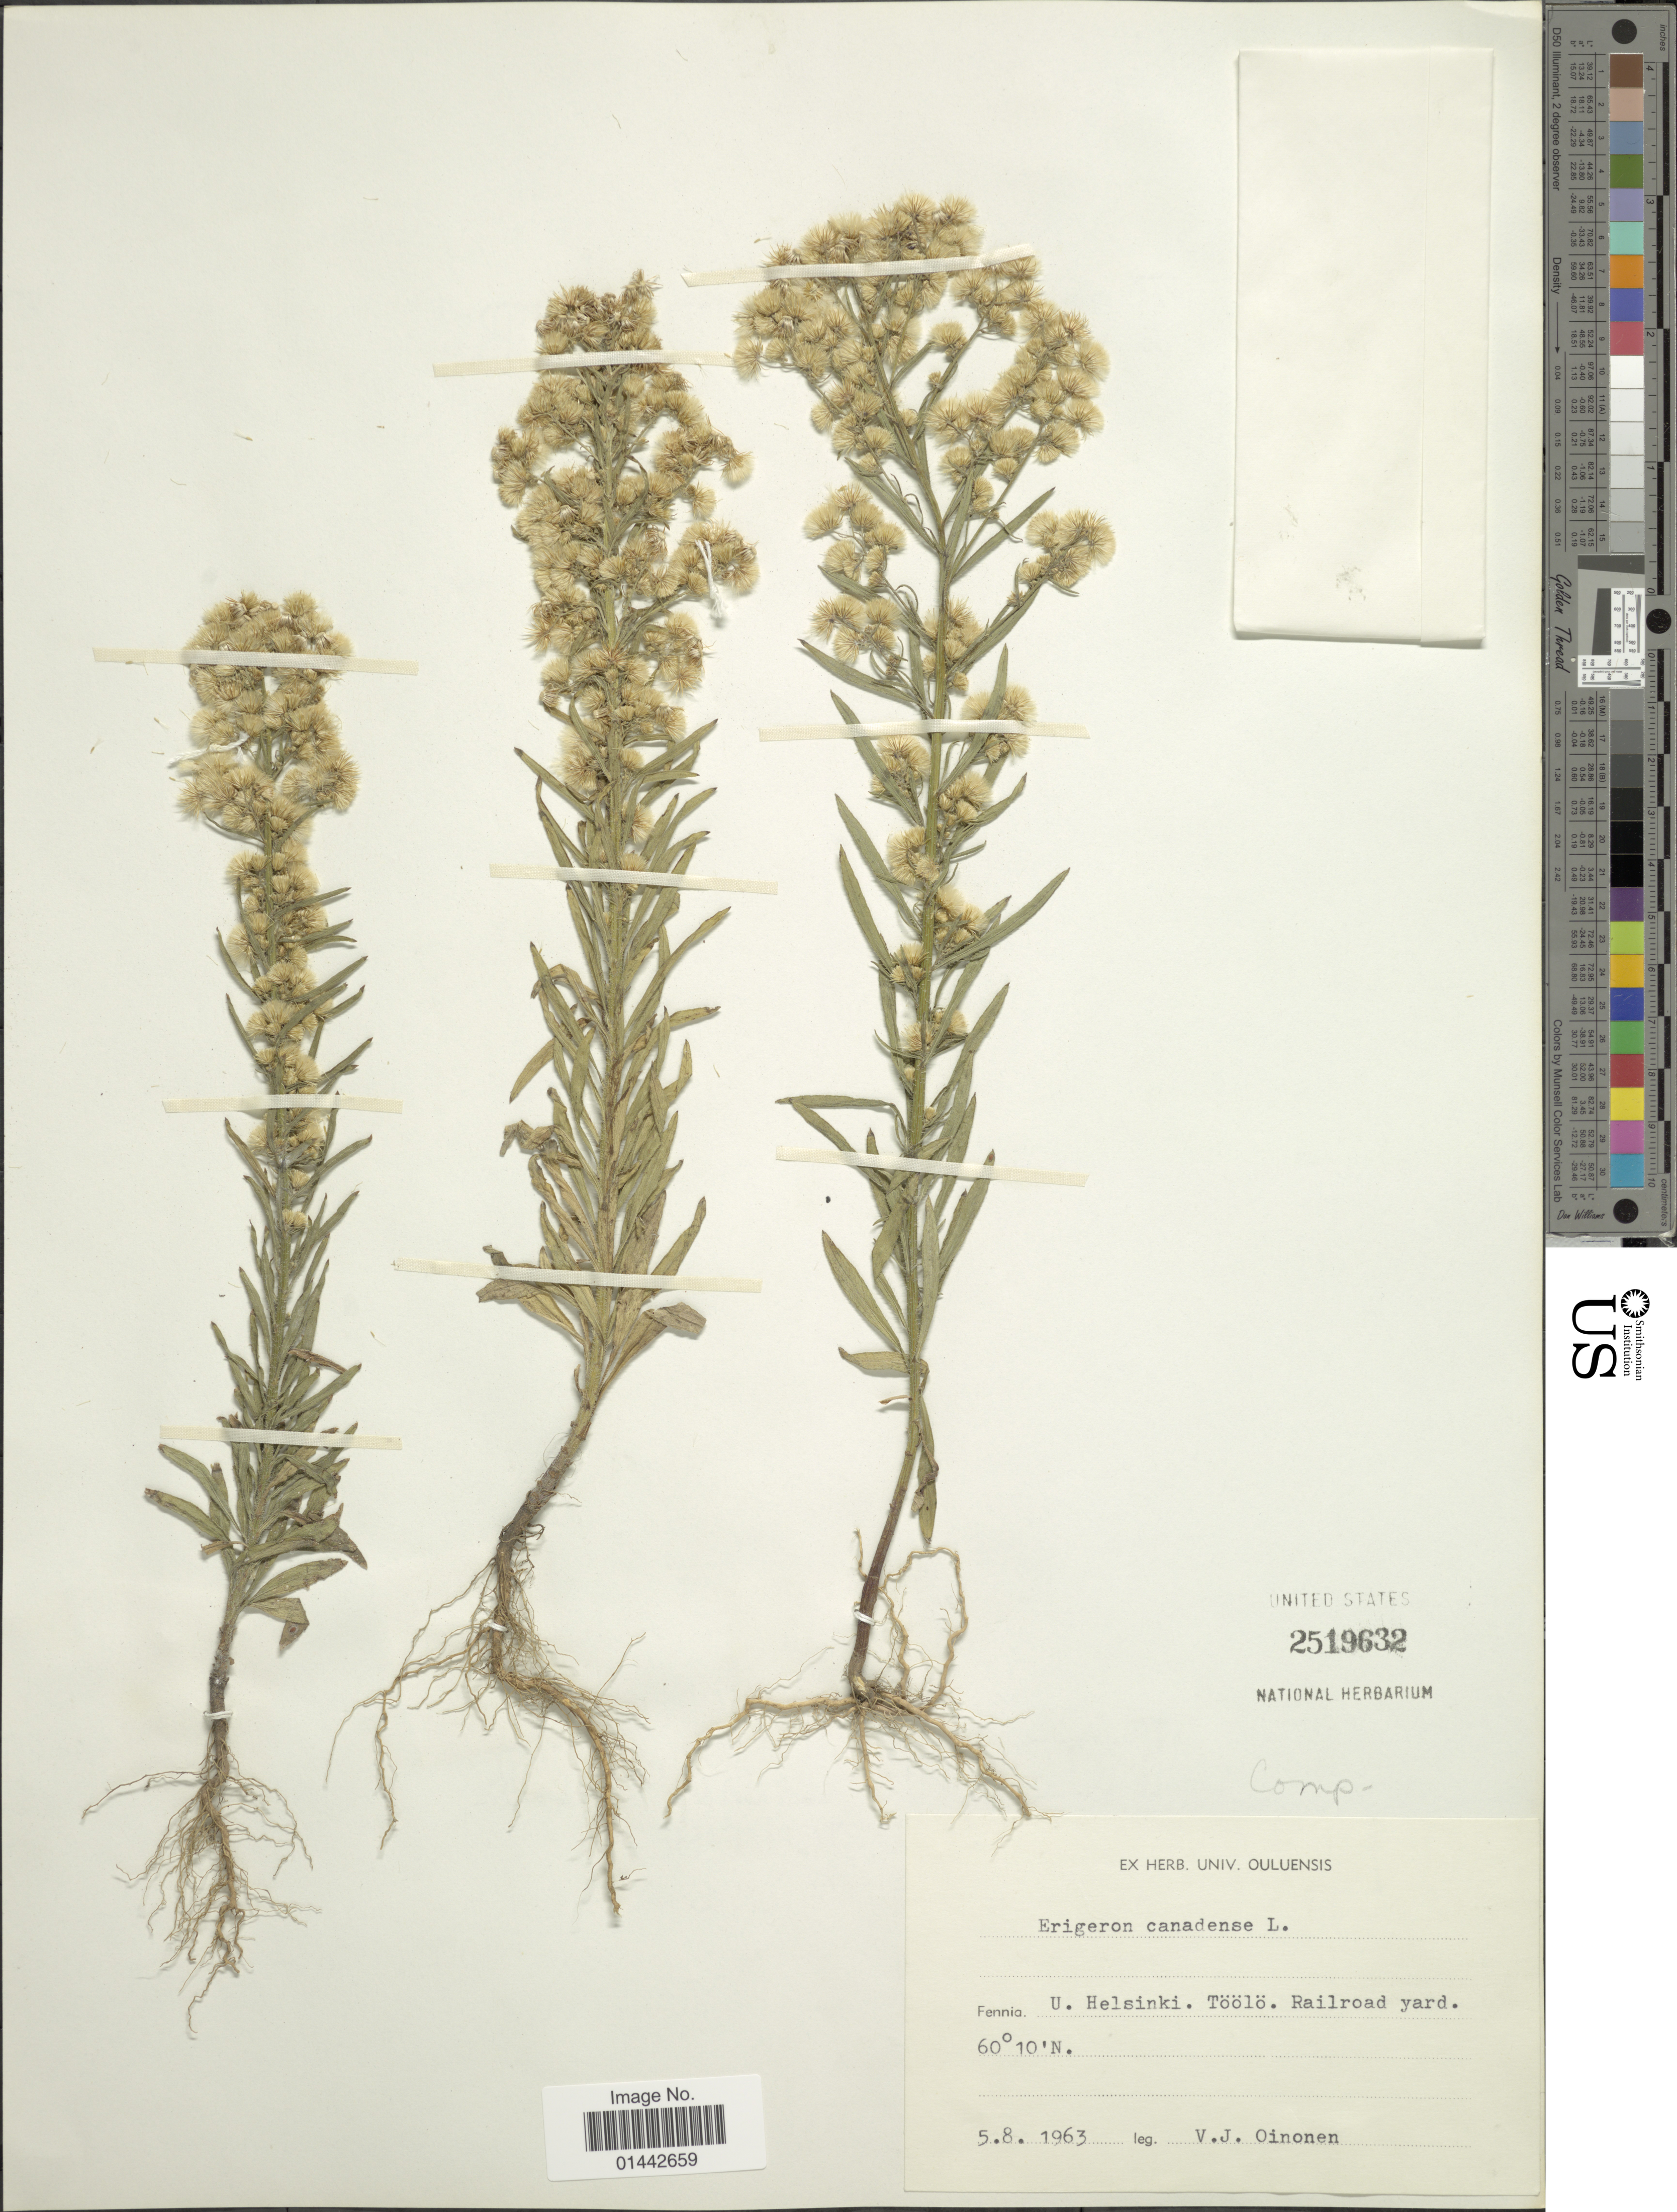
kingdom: Plantae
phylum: Tracheophyta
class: Magnoliopsida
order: Asterales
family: Asteraceae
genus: Erigeron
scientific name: Erigeron canadensis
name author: L.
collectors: V. Oinonen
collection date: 1963-08-05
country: Finland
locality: Fennia, U. Helsinki, Töölö, rairoad yard.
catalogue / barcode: US 2519632